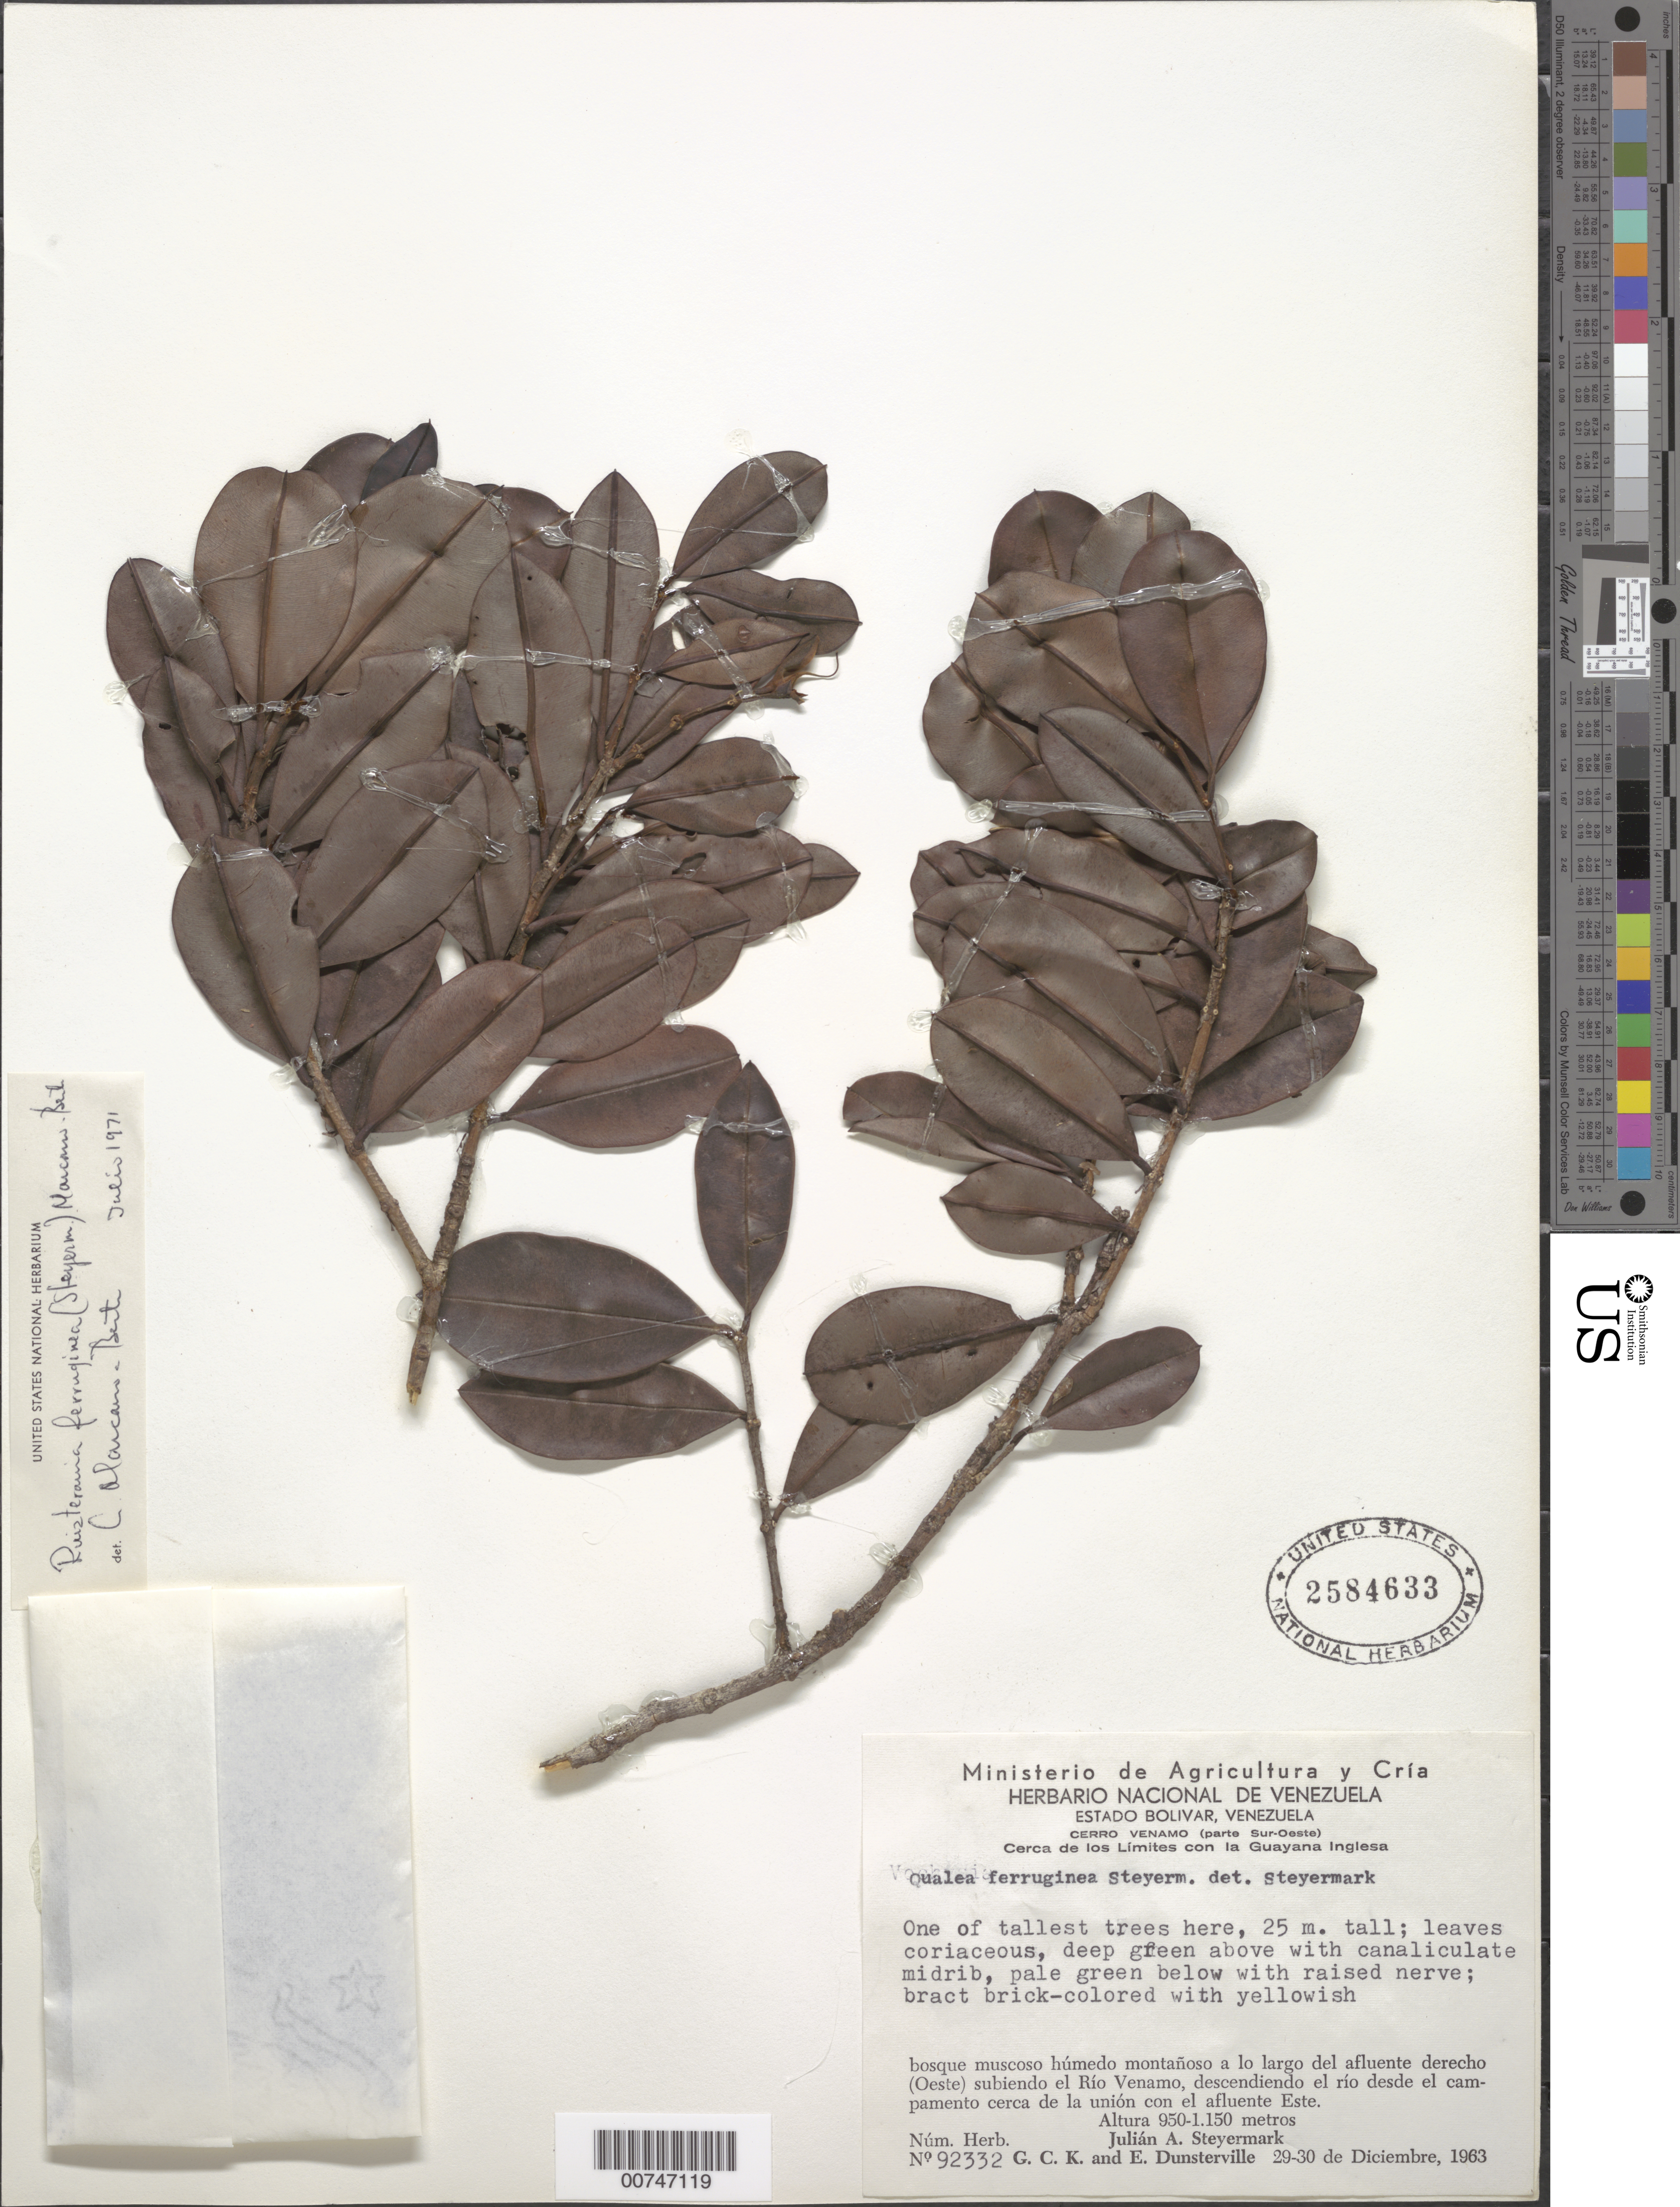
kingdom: Plantae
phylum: Tracheophyta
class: Magnoliopsida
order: Myrtales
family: Vochysiaceae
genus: Ruizterania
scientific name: Ruizterania ferruginea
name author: (Steyerm.) Marc.-Berti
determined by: Marcano-Berti, L.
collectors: J. Steyermark, G. C. K. Dunsterville & E. Dunsterville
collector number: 92332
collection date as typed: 29-Dec-63 to 30-Dec-63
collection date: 1963-12-29/1963-12-30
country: Venezuela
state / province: Bolívar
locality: Cerro Venamo, Río Venamo, cerca de los limites con Guayana Inglesa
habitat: Bosque muscoso húmedo montañoso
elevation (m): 950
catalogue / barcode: US 2584633